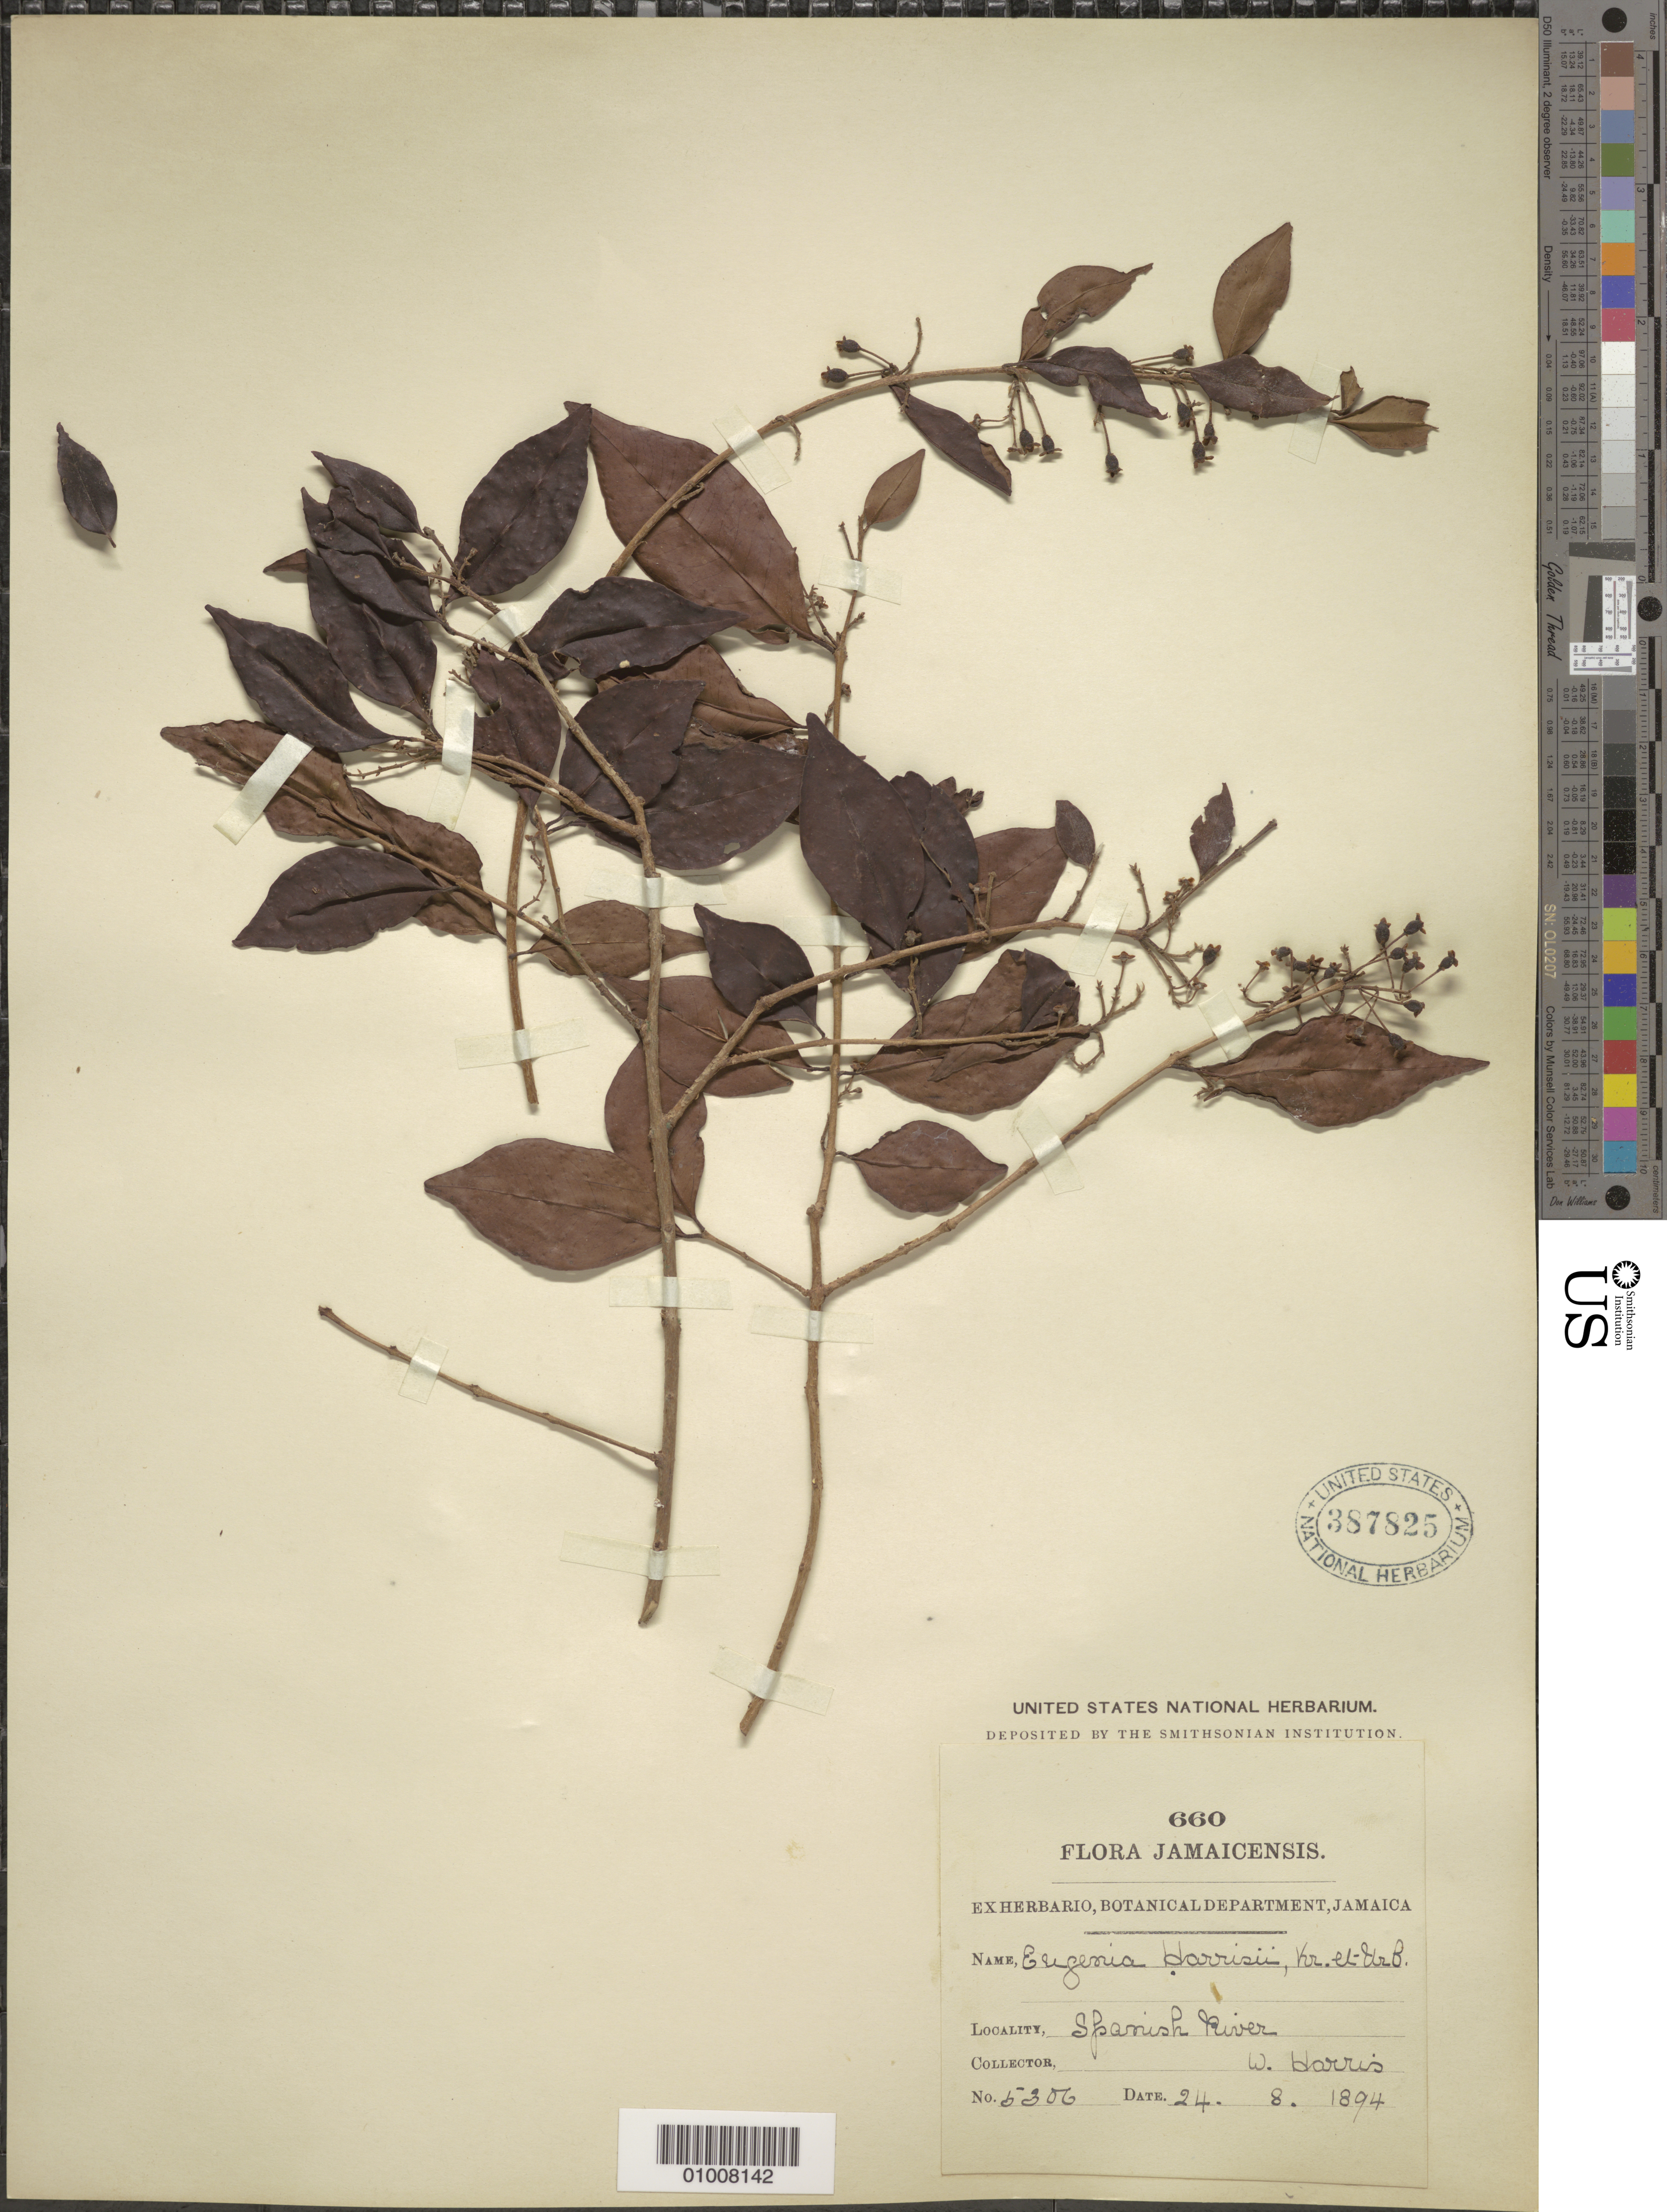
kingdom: Plantae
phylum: Tracheophyta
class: Magnoliopsida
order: Myrtales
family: Myrtaceae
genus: Eugenia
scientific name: Eugenia harrisii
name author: Krug & Urb.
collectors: W. Harris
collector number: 5306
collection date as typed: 24 Aug 1894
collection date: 1894-08-24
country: Jamaica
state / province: Portland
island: Jamaica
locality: Spanish River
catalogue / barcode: US 387825